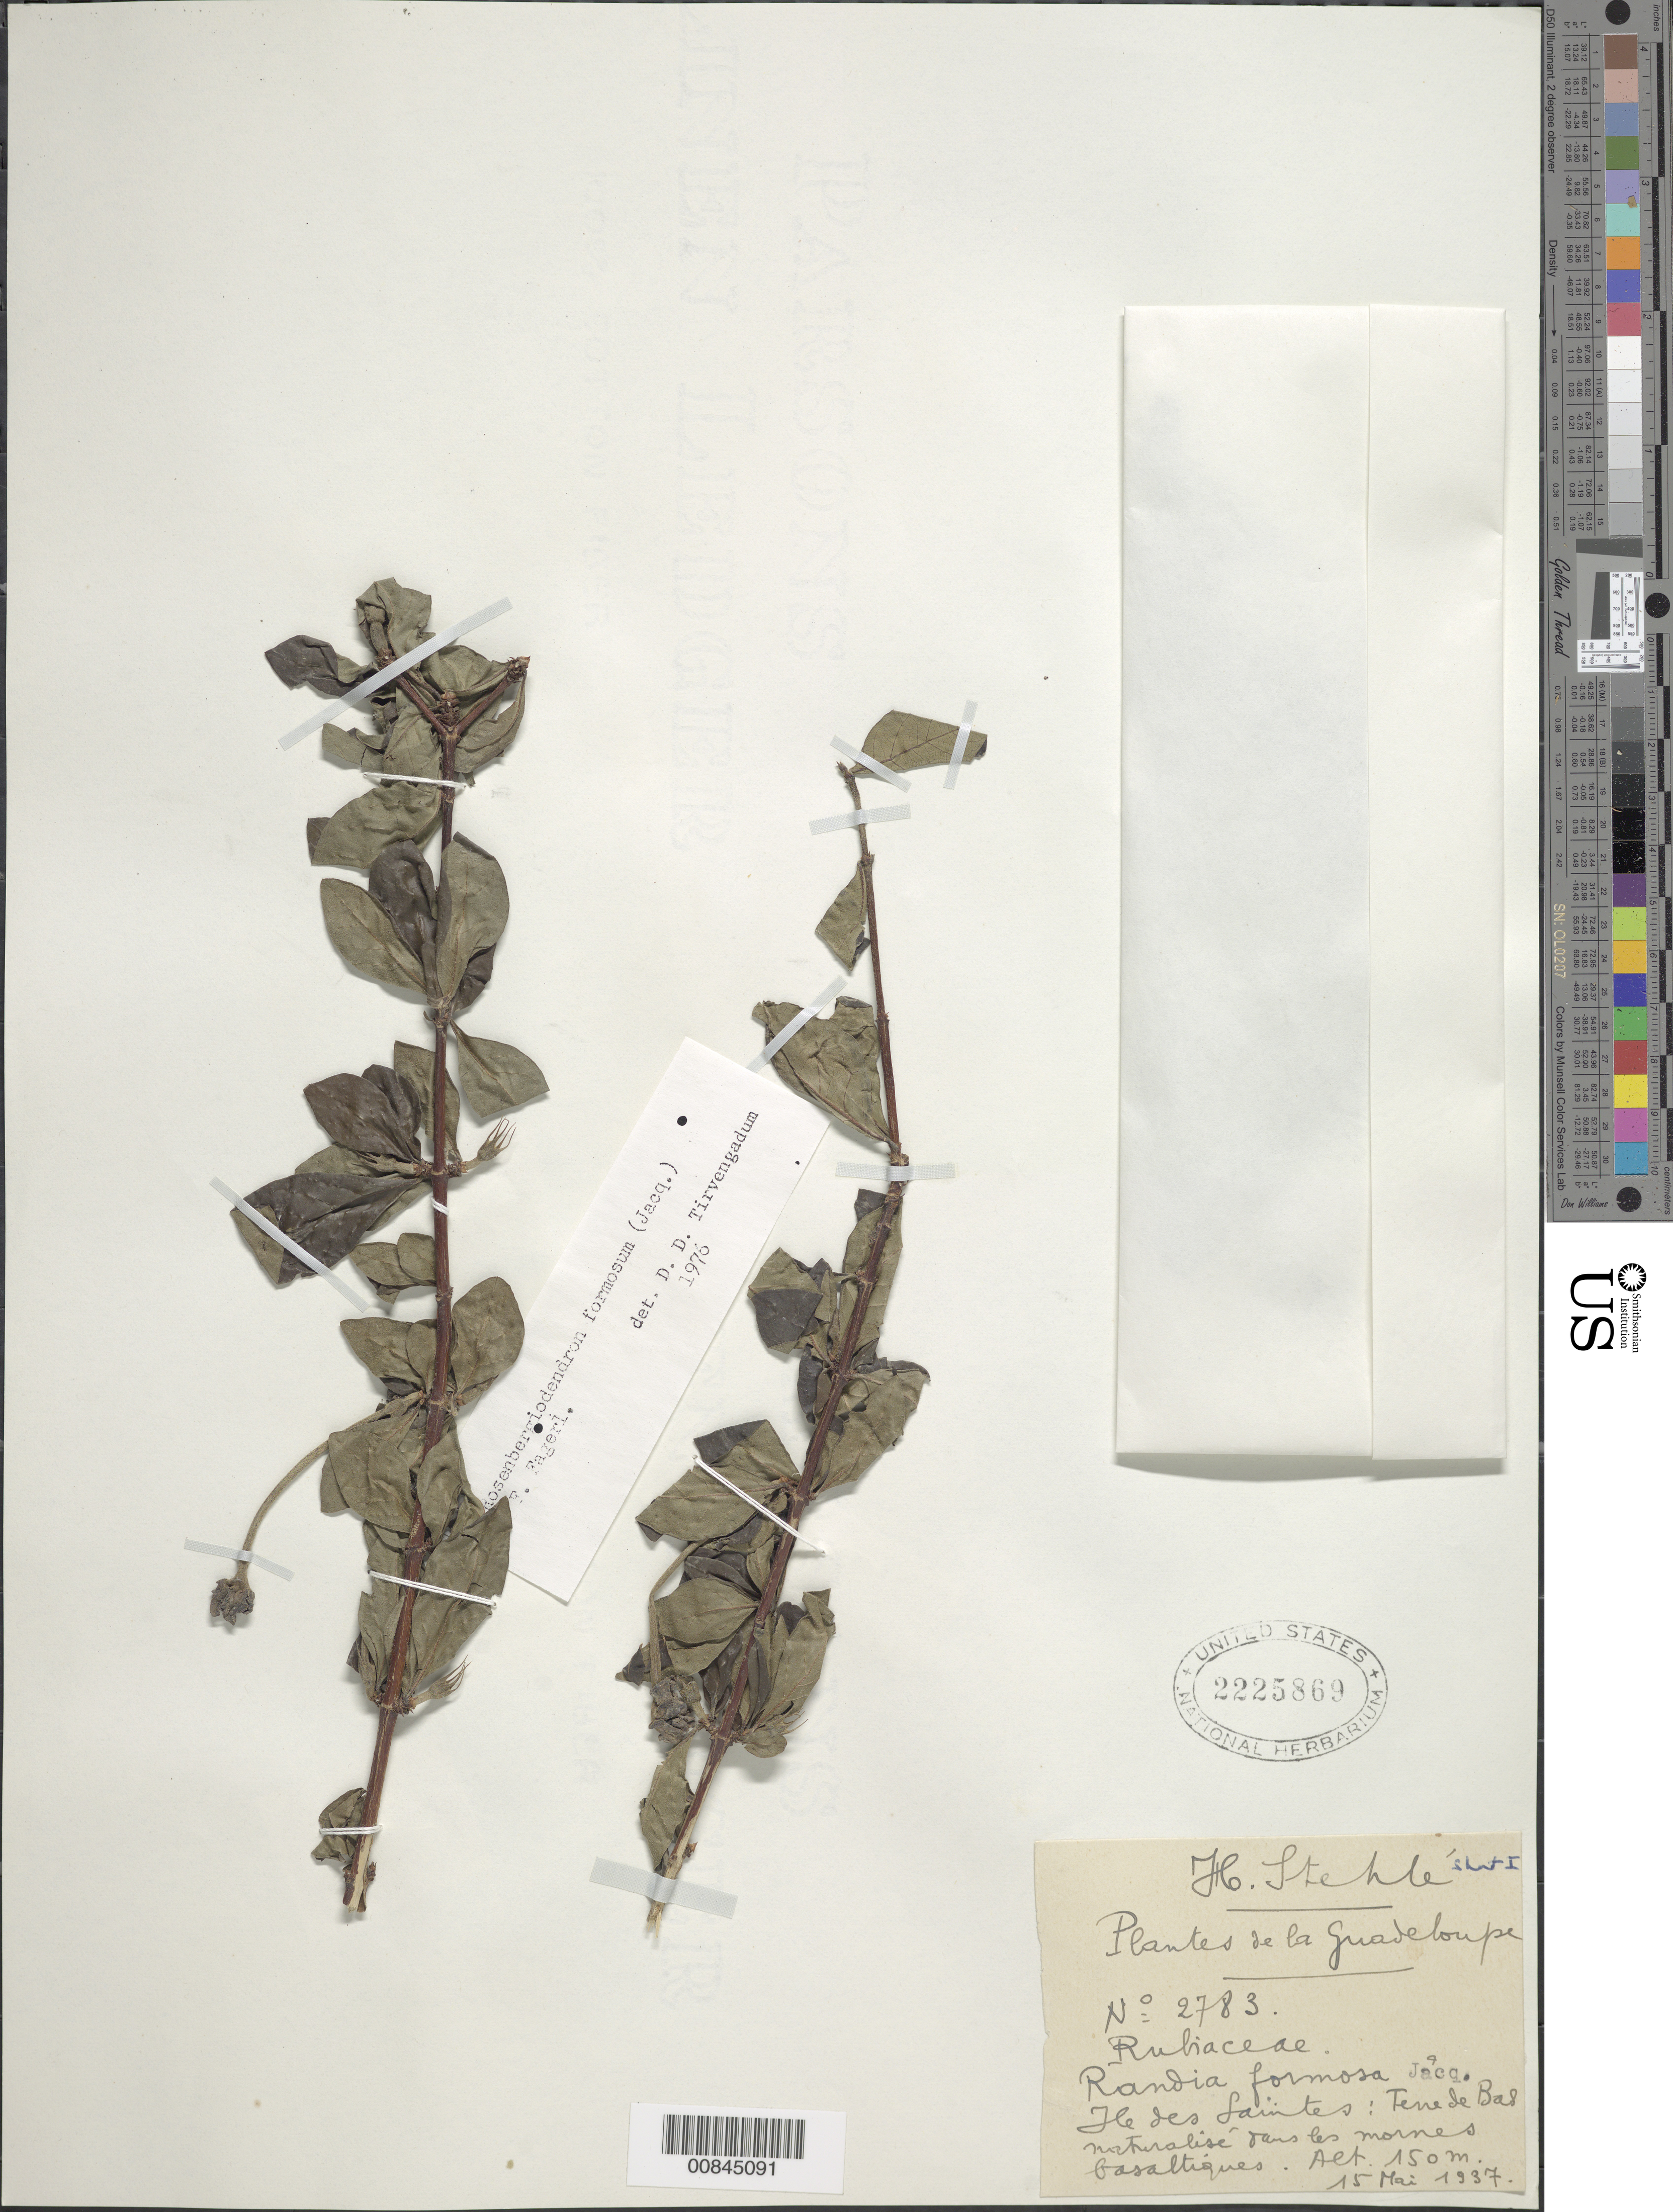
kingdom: Plantae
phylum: Tracheophyta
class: Magnoliopsida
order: Gentianales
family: Rubiaceae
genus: Rosenbergiodendron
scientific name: Rosenbergiodendron formosum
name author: (Jacq.) Fagerl.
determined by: Tirvengadum, D. D.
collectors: H. Stehlé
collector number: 2783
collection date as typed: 15 May 1937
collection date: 1937-05-15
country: Guadeloupe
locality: Ile des Saintes: Terre de Bas naturalisé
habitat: Dans les mornes basaltiques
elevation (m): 150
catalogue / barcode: US 2225869